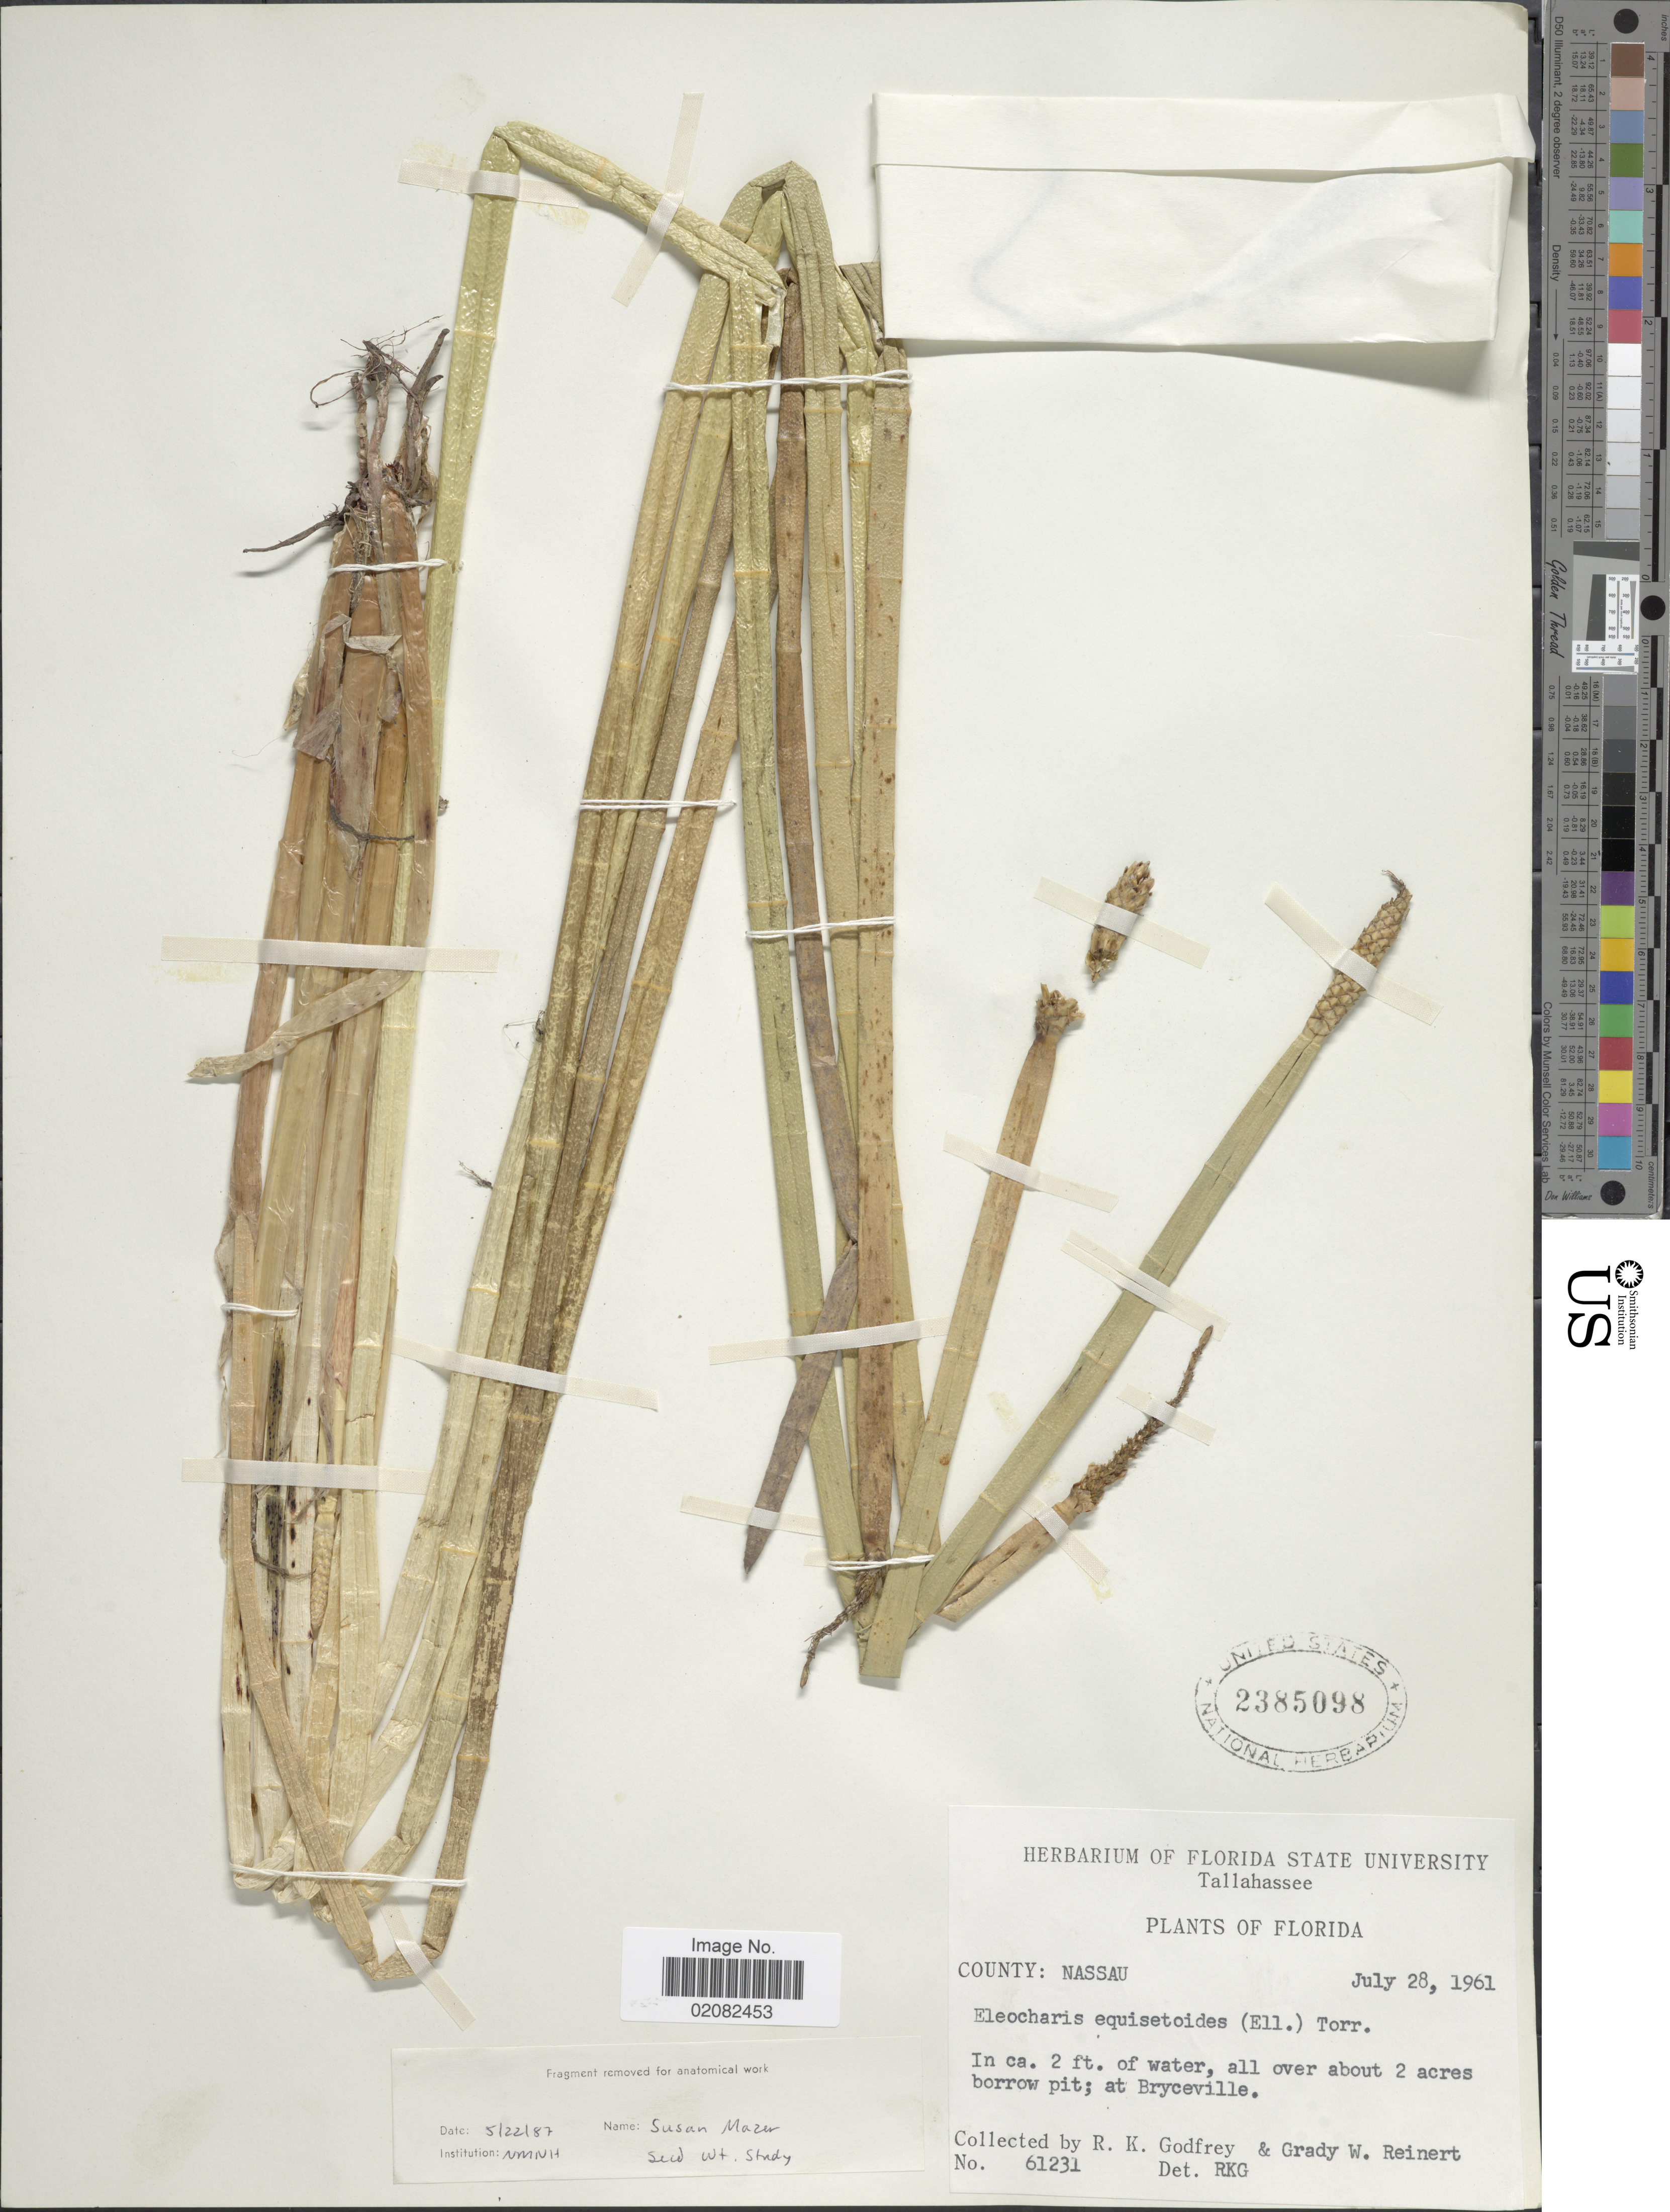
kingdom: Plantae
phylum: Tracheophyta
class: Liliopsida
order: Poales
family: Cyperaceae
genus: Eleocharis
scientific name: Eleocharis equisetoides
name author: (Elliott) Torr.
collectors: R. K. Godfrey & G. Reinert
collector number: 61231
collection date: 1961-07-28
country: United States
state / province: Florida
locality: County Nassau, Bryceville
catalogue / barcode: US 2385098